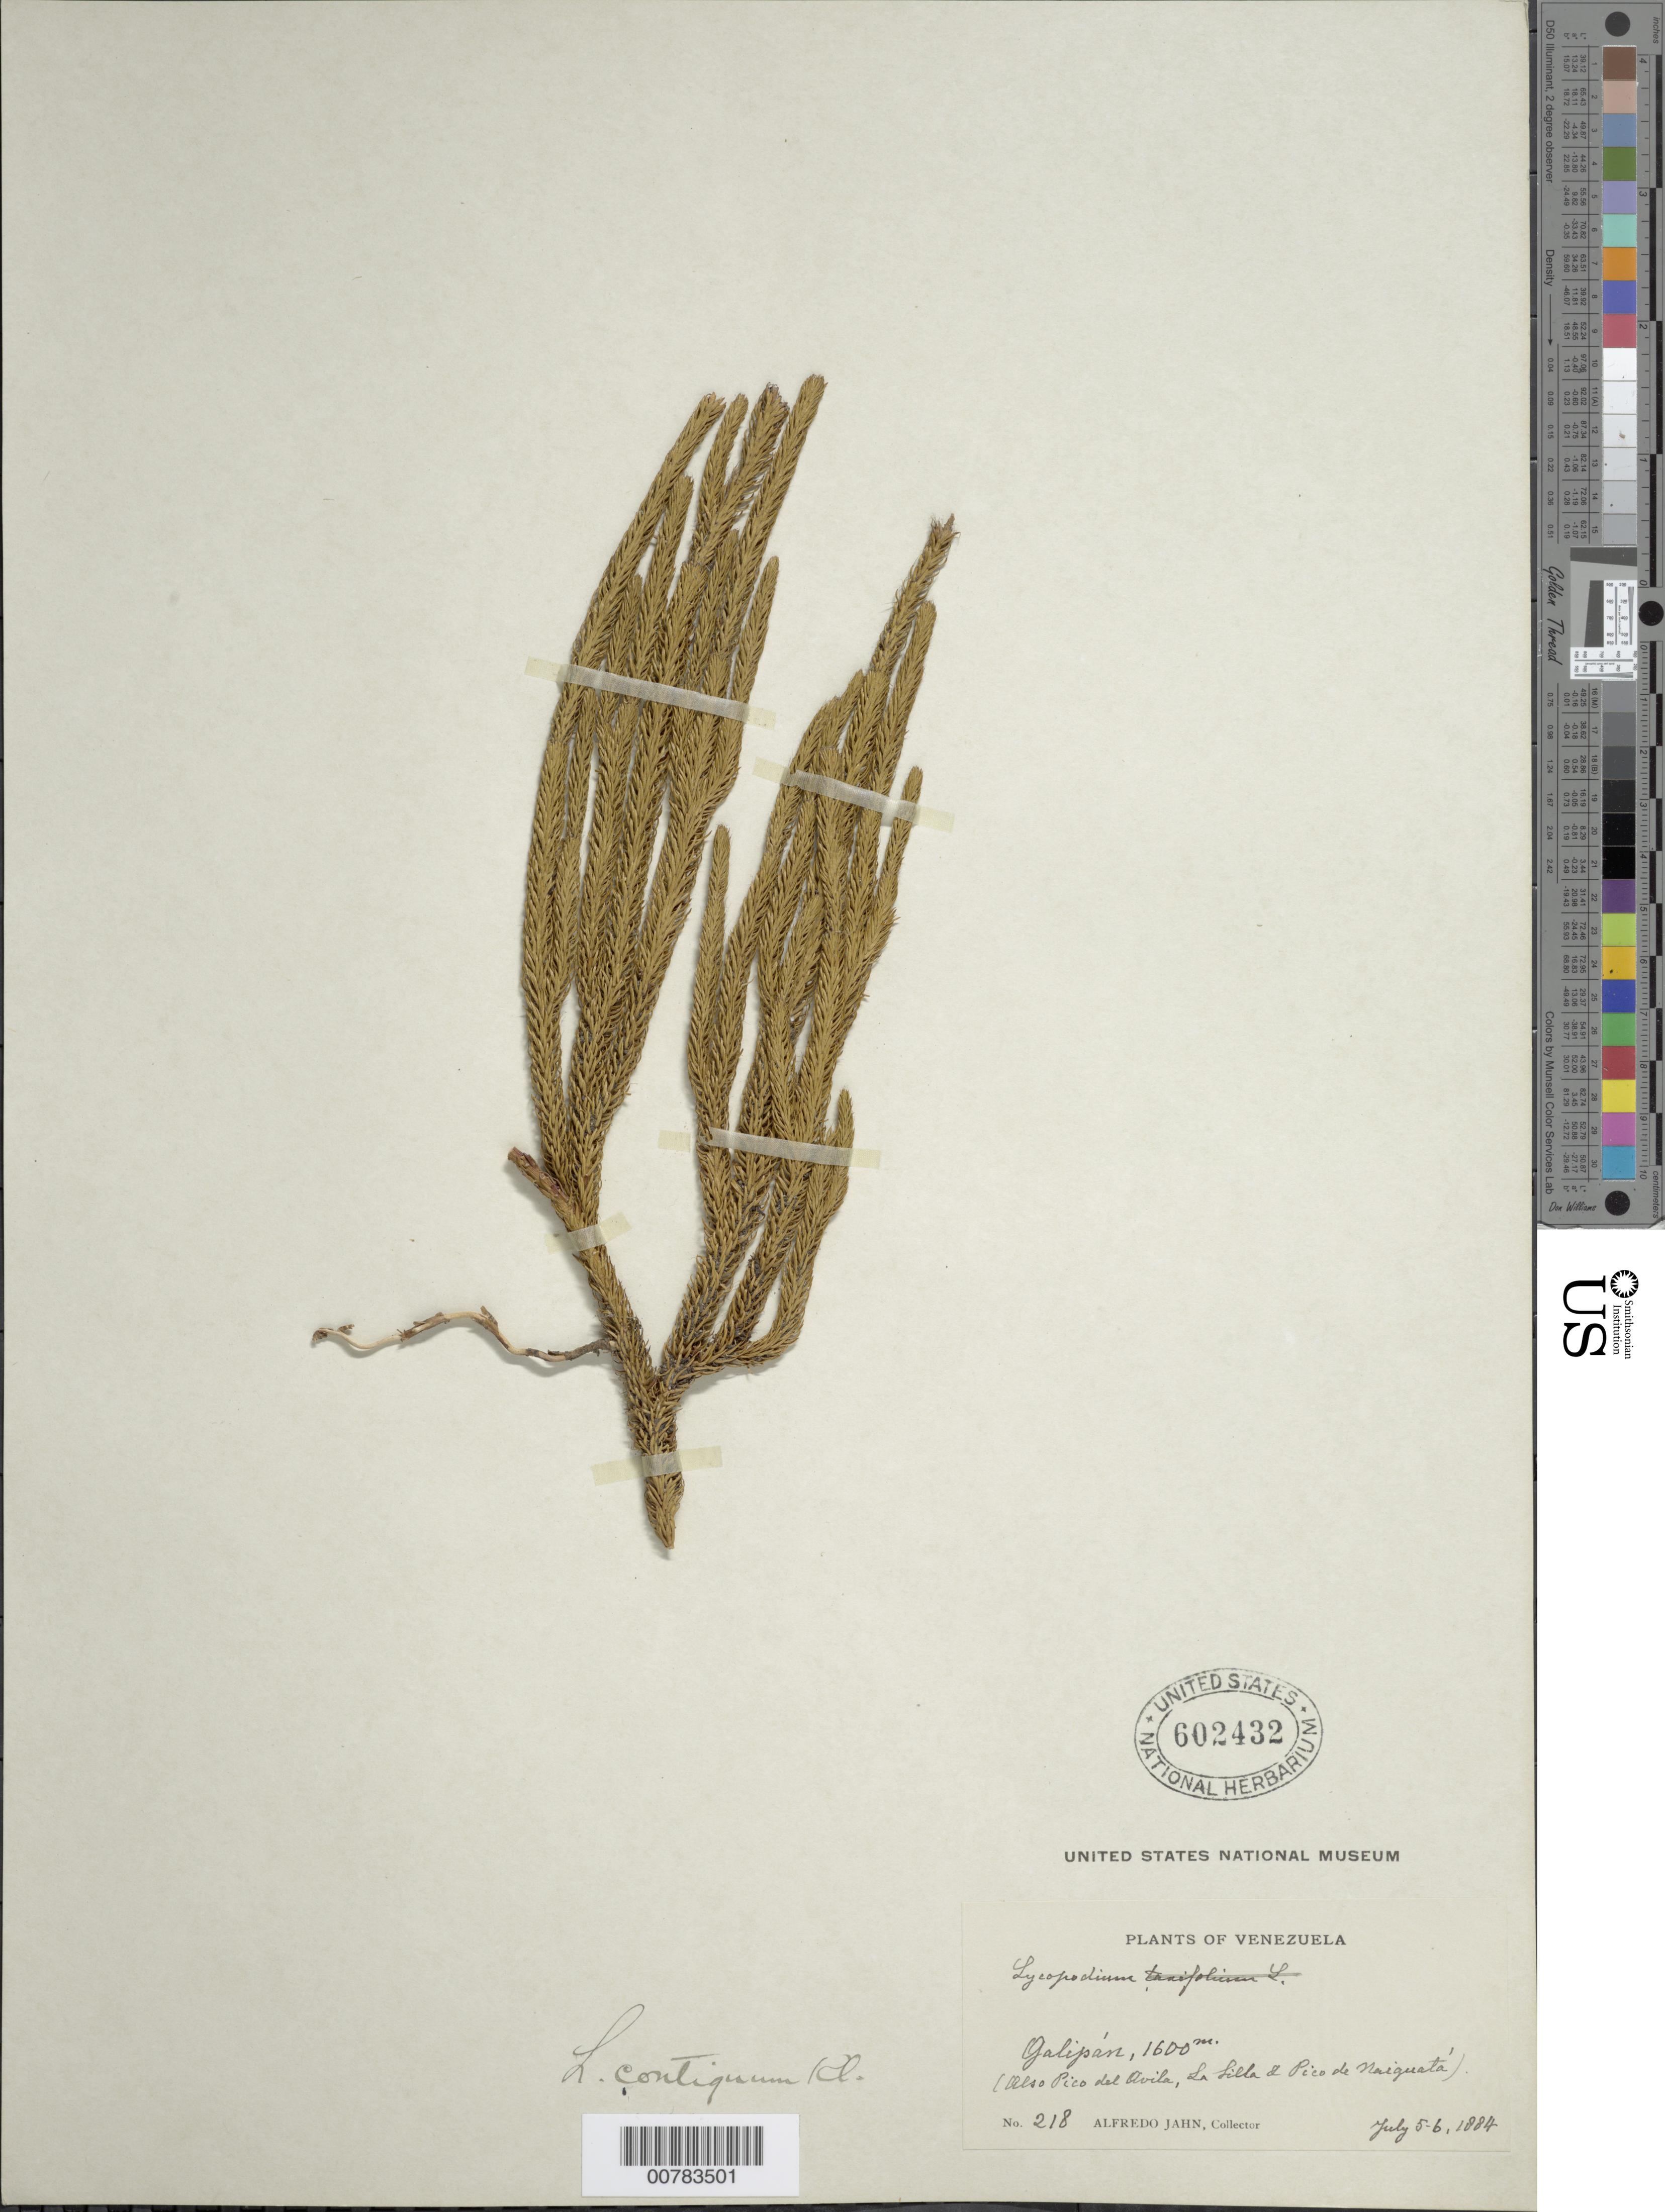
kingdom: Plantae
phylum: Tracheophyta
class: Lycopodiopsida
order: Lycopodiales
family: Lycopodiaceae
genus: Lycopodium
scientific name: Lycopodium clavatum subsp. contiguum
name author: (Klotzsch) B. Øllg.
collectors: A. Jahn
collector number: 218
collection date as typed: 5 July 1884 to 6 July 1884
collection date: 1884-07-05/1884-07-06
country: Venezuela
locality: Galipán, also Pico del Avila, la Silla & Pico de Naiquatá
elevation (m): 1600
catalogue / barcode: US 602432